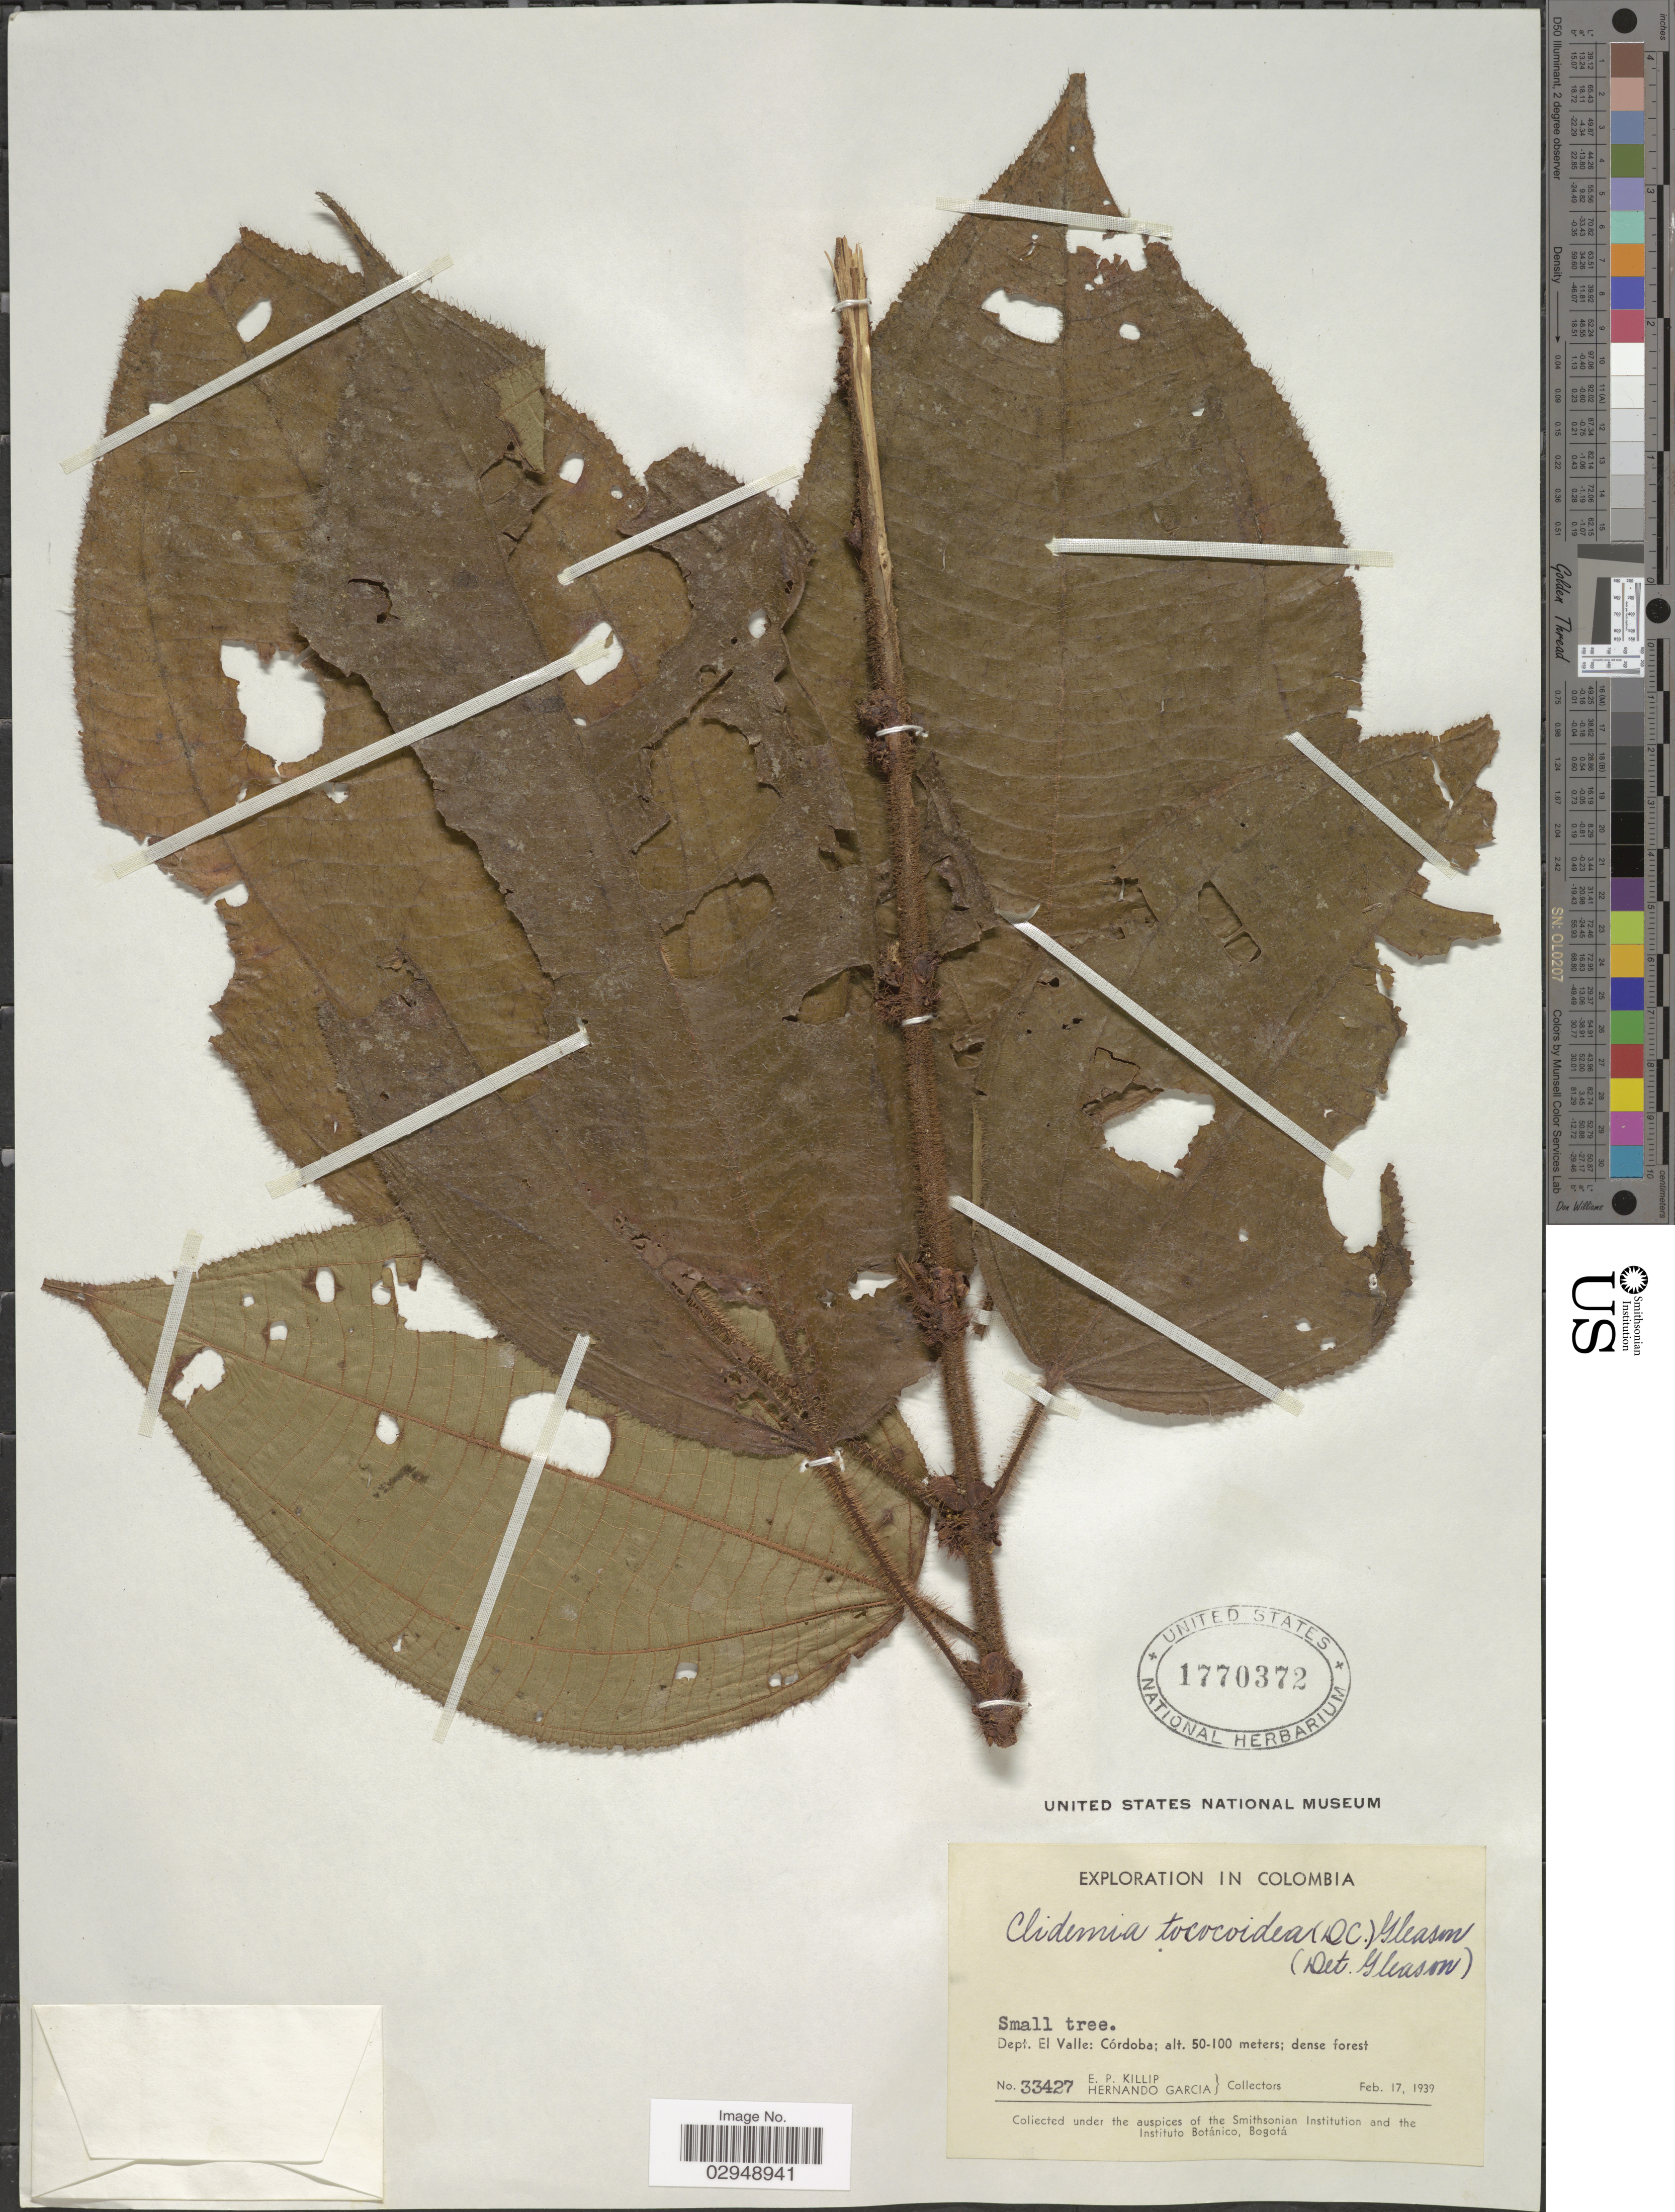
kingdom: Plantae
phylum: Tracheophyta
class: Magnoliopsida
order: Myrtales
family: Melastomataceae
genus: Clidemia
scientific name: Clidemia crenulata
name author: Gleason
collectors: E. P. Killip & H. Garcia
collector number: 33427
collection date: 1939-02-17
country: Colombia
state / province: Valle del Cauca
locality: Dept. El Valle: Córdoba.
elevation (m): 50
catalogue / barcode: US 1770372